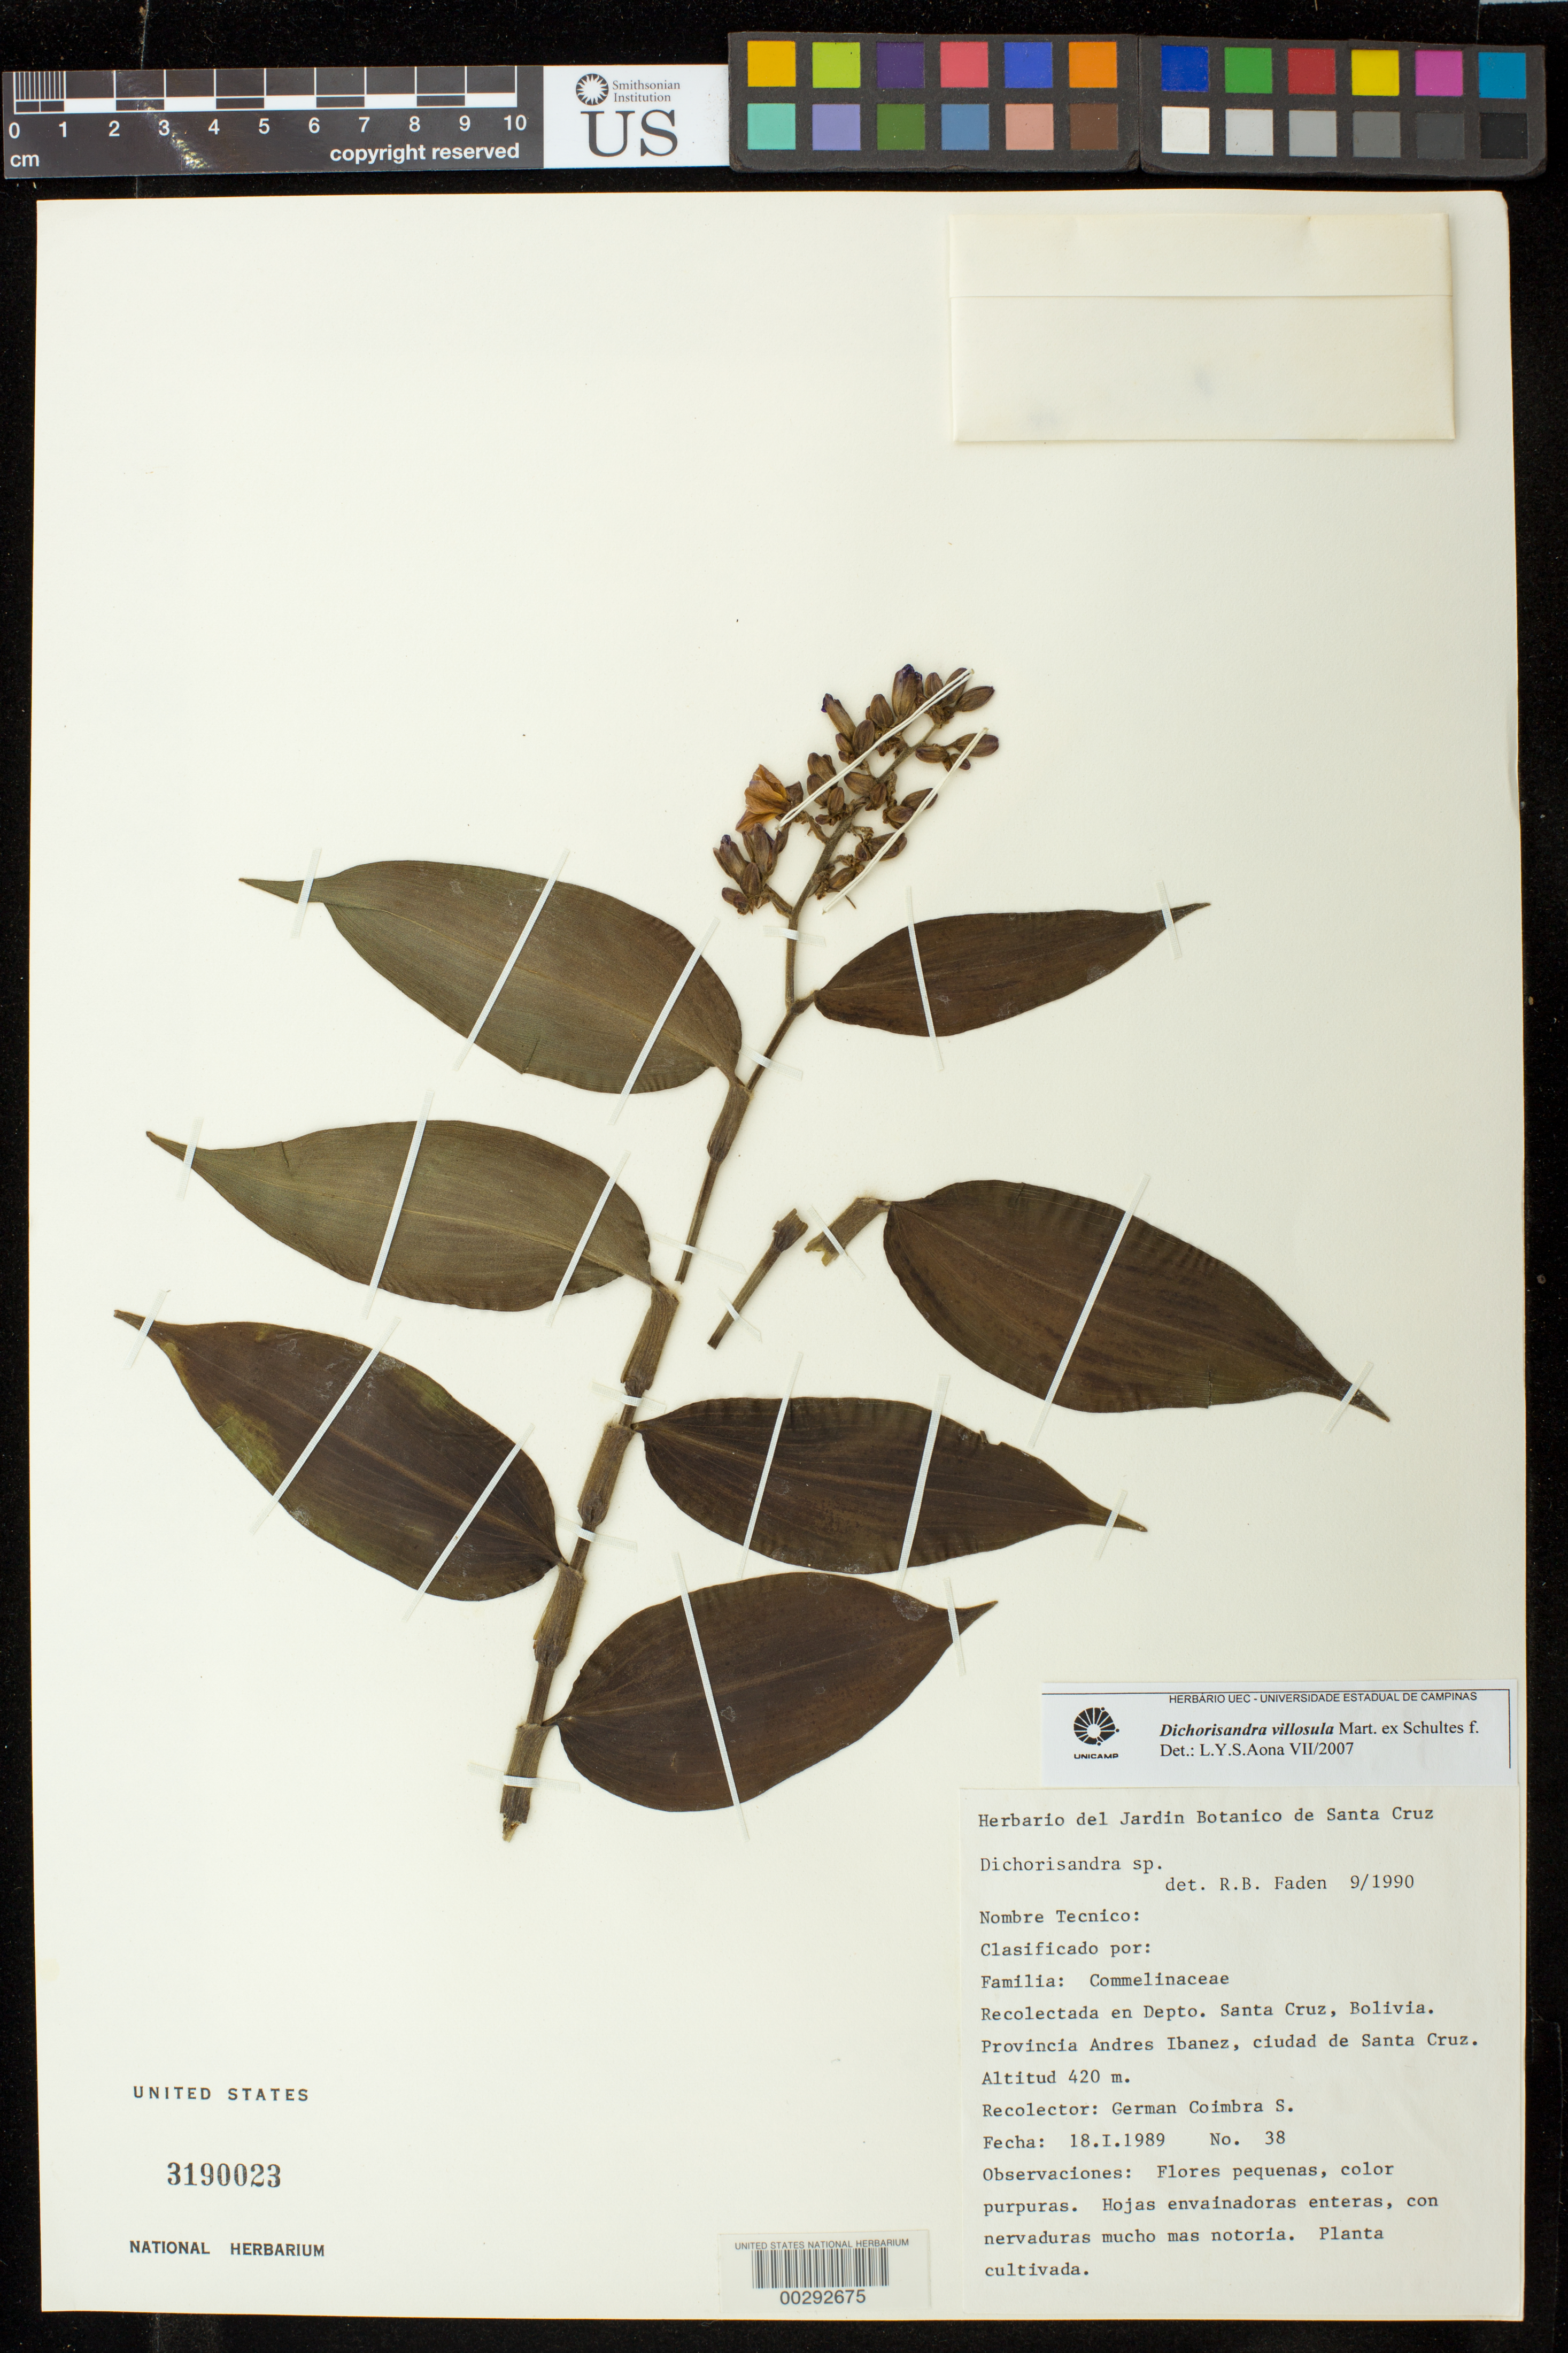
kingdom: Plantae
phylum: Tracheophyta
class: Liliopsida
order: Commelinales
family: Commelinaceae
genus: Dichorisandra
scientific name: Dichorisandra villosula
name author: Mart. ex Schult. f.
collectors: G. Coimbra Sanz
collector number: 38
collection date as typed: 18 Jan 1989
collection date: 1989-01-18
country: Bolivia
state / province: Santa Cruz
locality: Andres Ibanez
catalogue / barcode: US 3190023